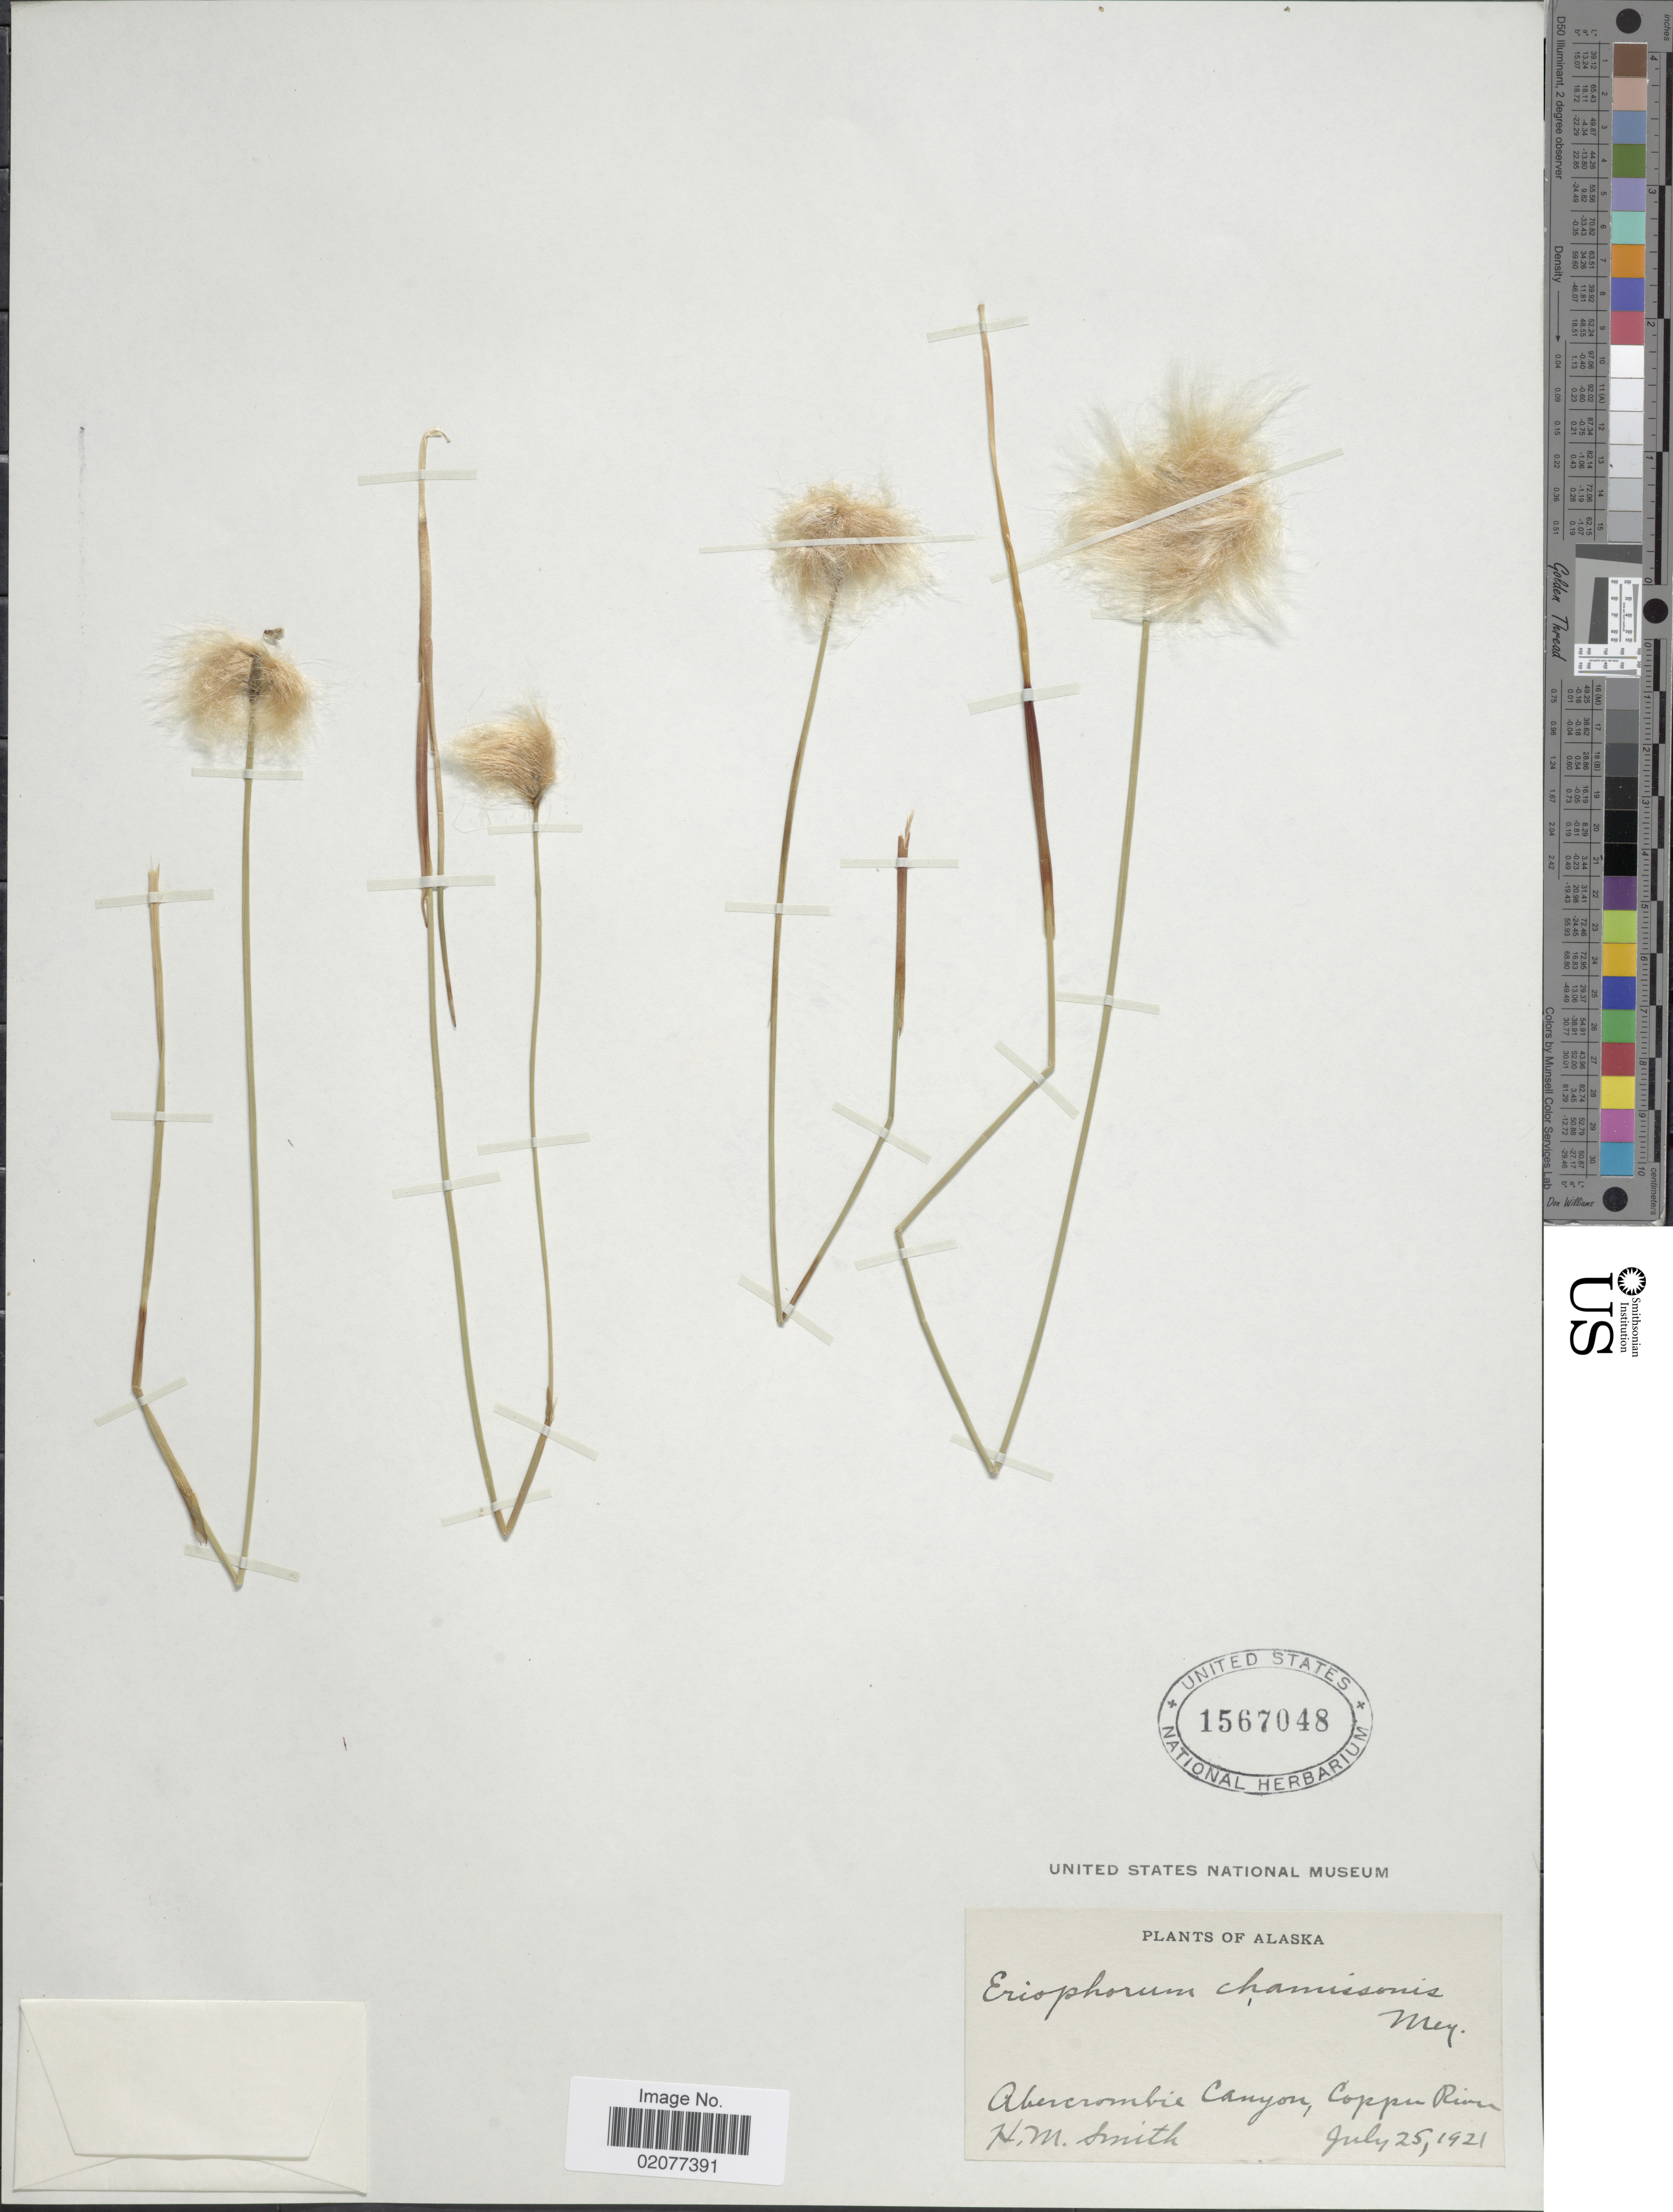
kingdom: Plantae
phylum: Tracheophyta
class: Liliopsida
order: Poales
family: Cyperaceae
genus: Eriophorum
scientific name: Eriophorum chamissonis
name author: C.A. Mey.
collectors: H. M. Smith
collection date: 1921-07-25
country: United States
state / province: Alaska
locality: Alaska. Abercrombie Canyon, Coppu River.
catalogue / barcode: US 1567048